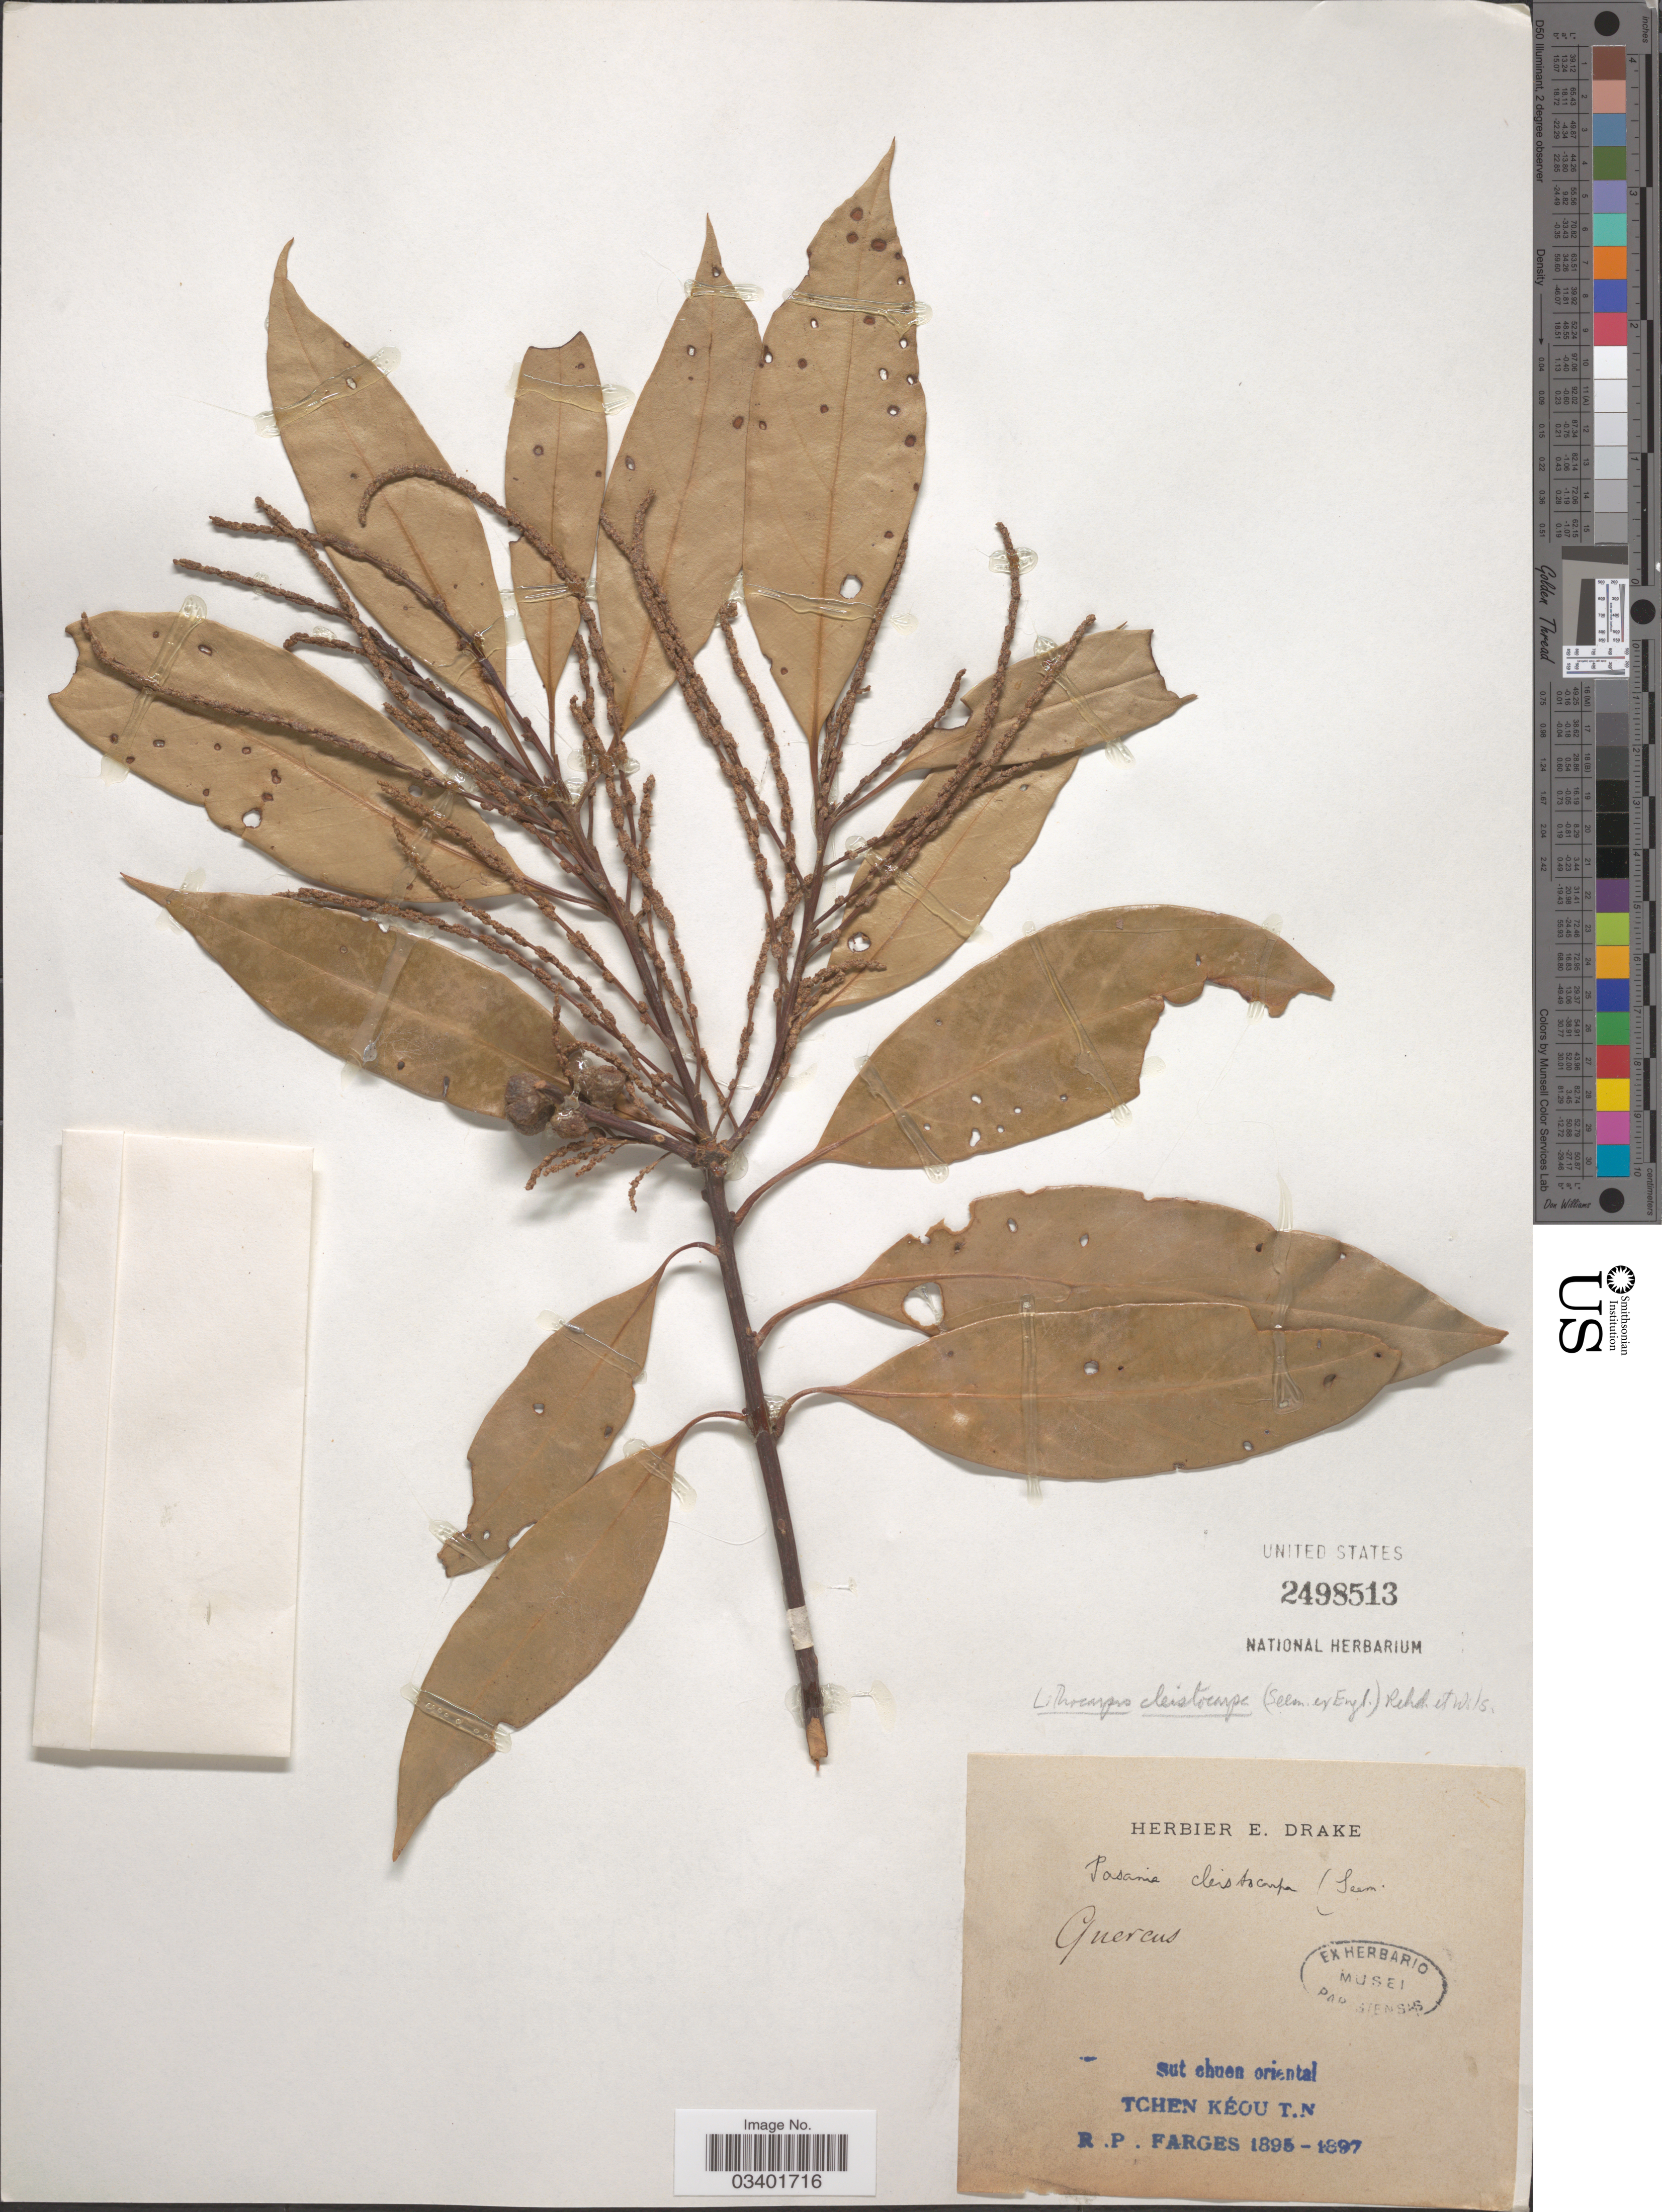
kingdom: Plantae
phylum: Tracheophyta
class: Magnoliopsida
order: Fagales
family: Fagaceae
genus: Lithocarpus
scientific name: Lithocarpus cleistocarpus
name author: (Seemen) Rehder & E.H. Wilson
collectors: R. Farges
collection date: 1895/1897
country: China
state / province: Sichuan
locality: Sut chuen oriental, Tchen Kéou T.N.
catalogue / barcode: US 2498513